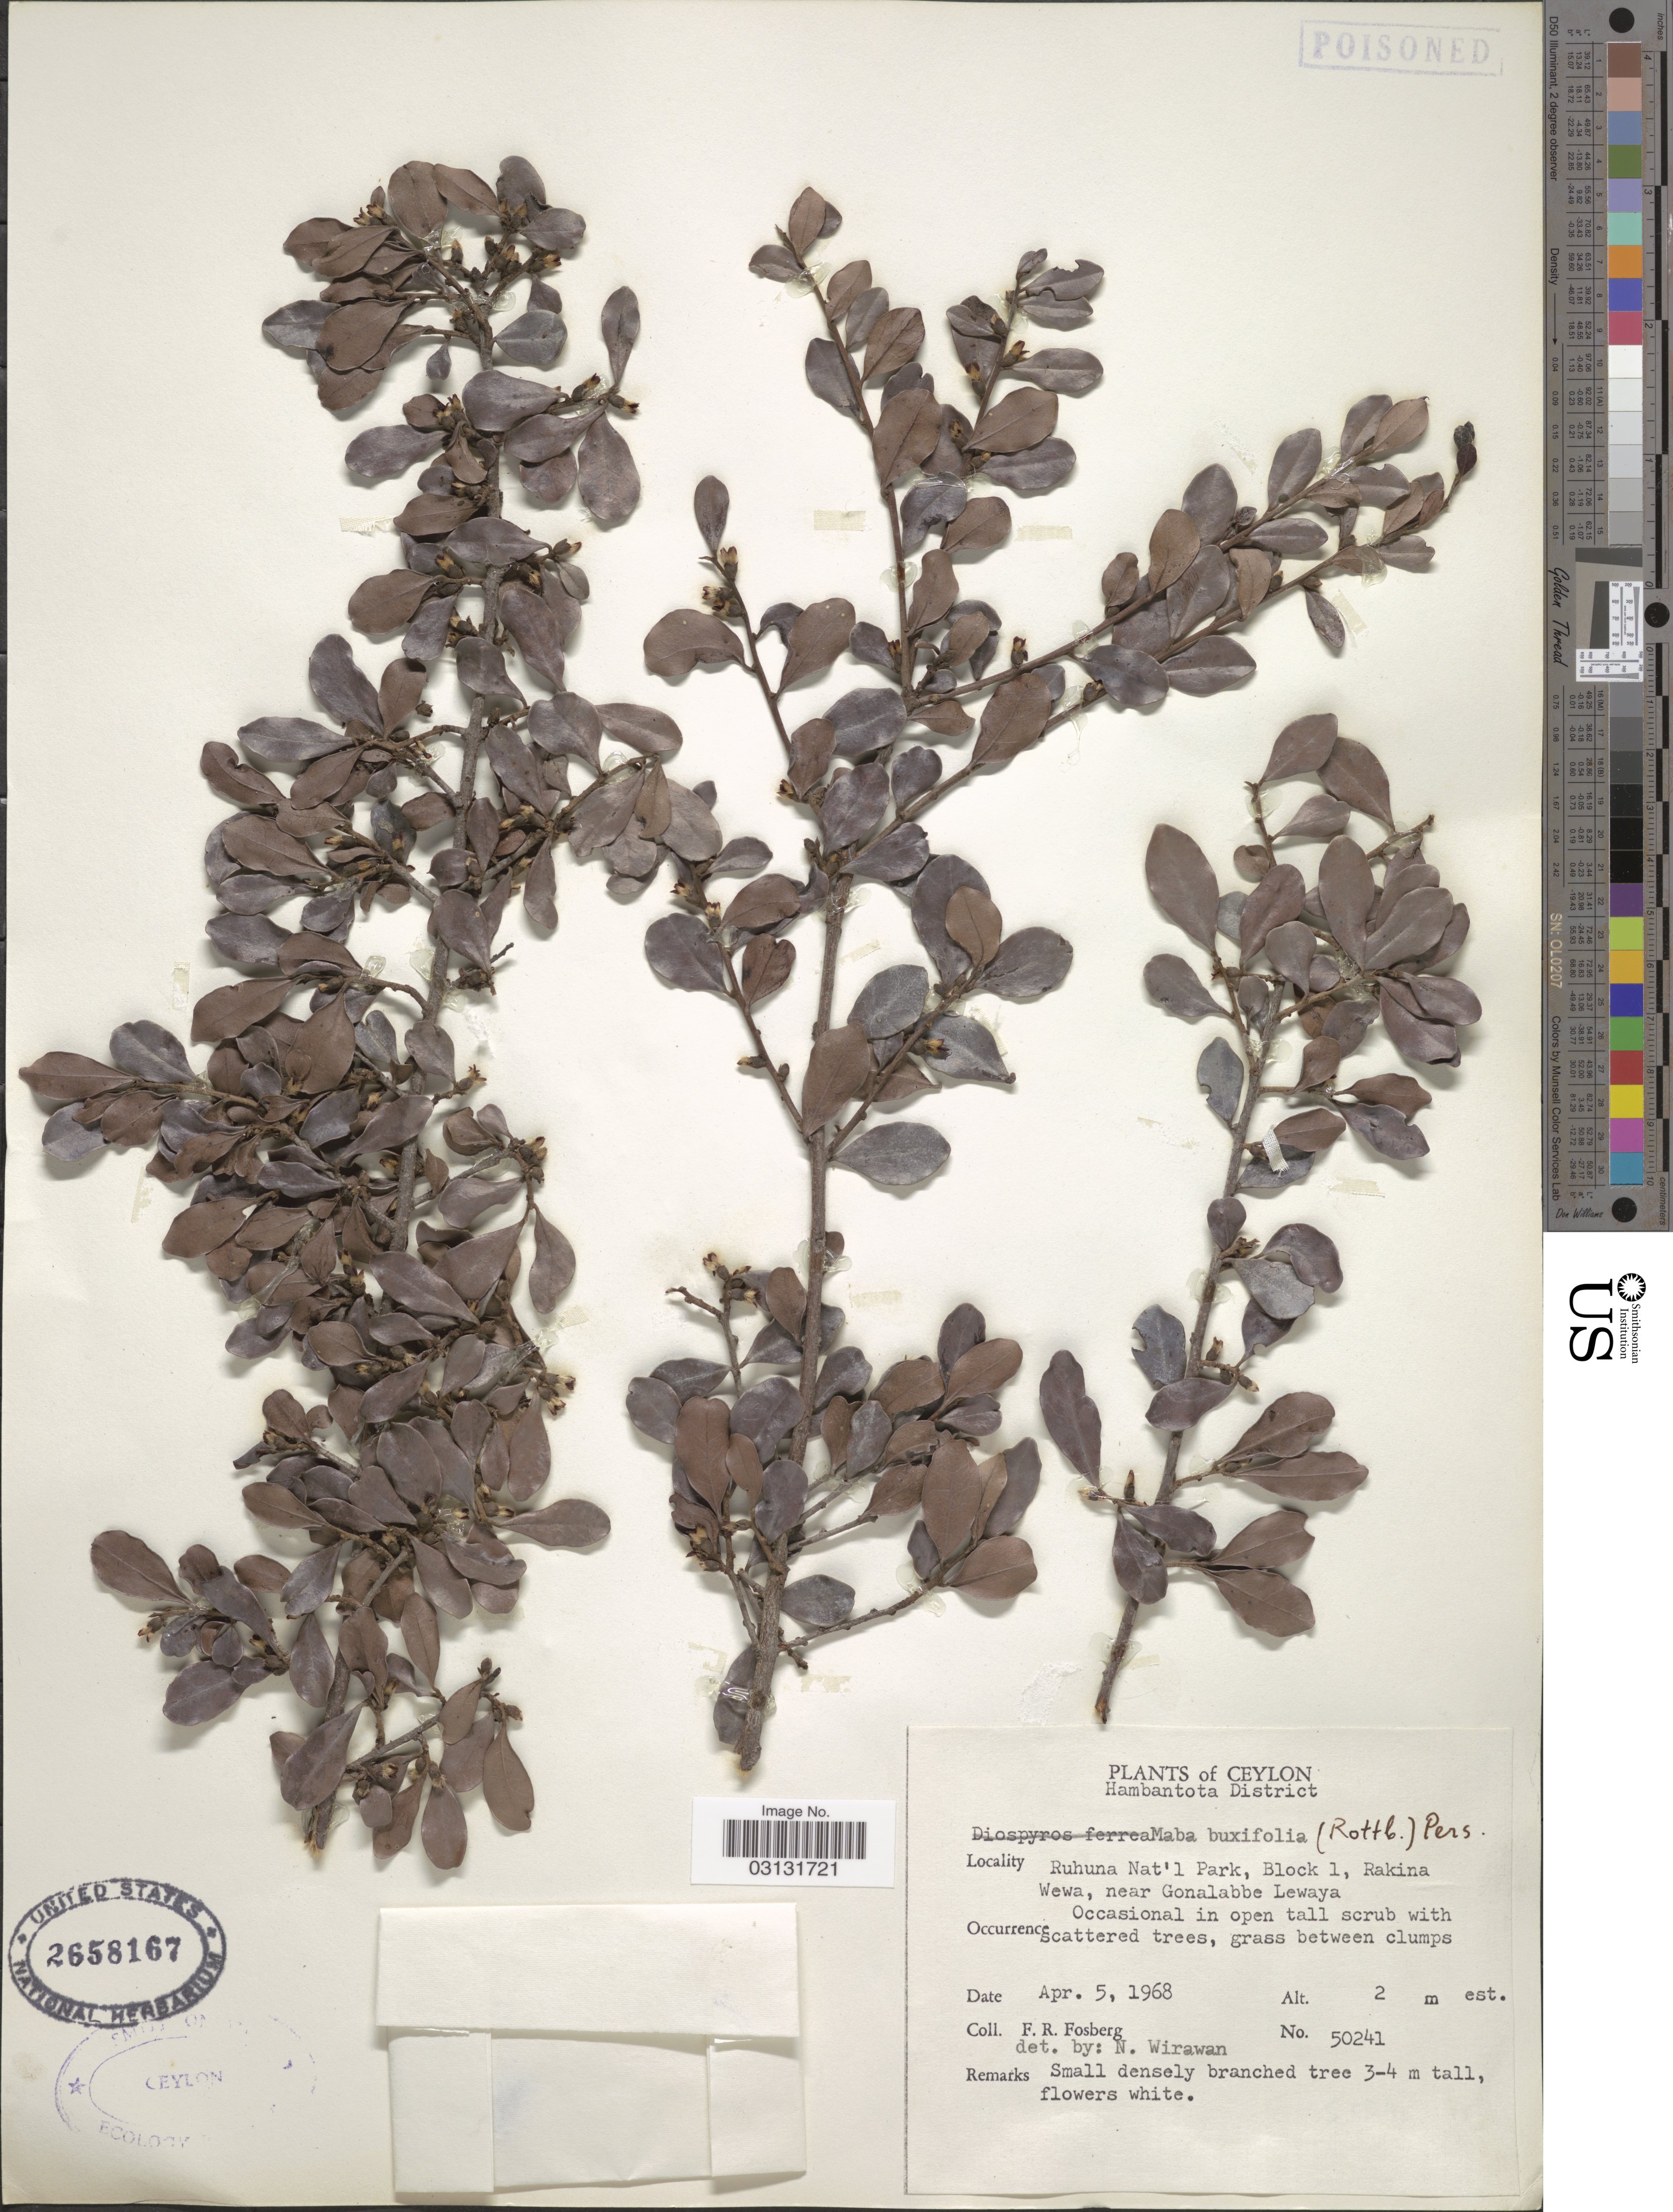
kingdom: Plantae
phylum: Tracheophyta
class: Magnoliopsida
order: Ericales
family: Ebenaceae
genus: Diospyros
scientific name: Diospyros ferrea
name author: (Willd.) Bakh.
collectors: F. R. Fosberg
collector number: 50241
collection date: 1968-04-05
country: Sri Lanka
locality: Ceylon. Hambantota District. Ruhuna Nat'l Park, Block I, Rakina Wewa, near Gonalabbe Lewaya.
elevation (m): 2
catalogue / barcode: US 2658167